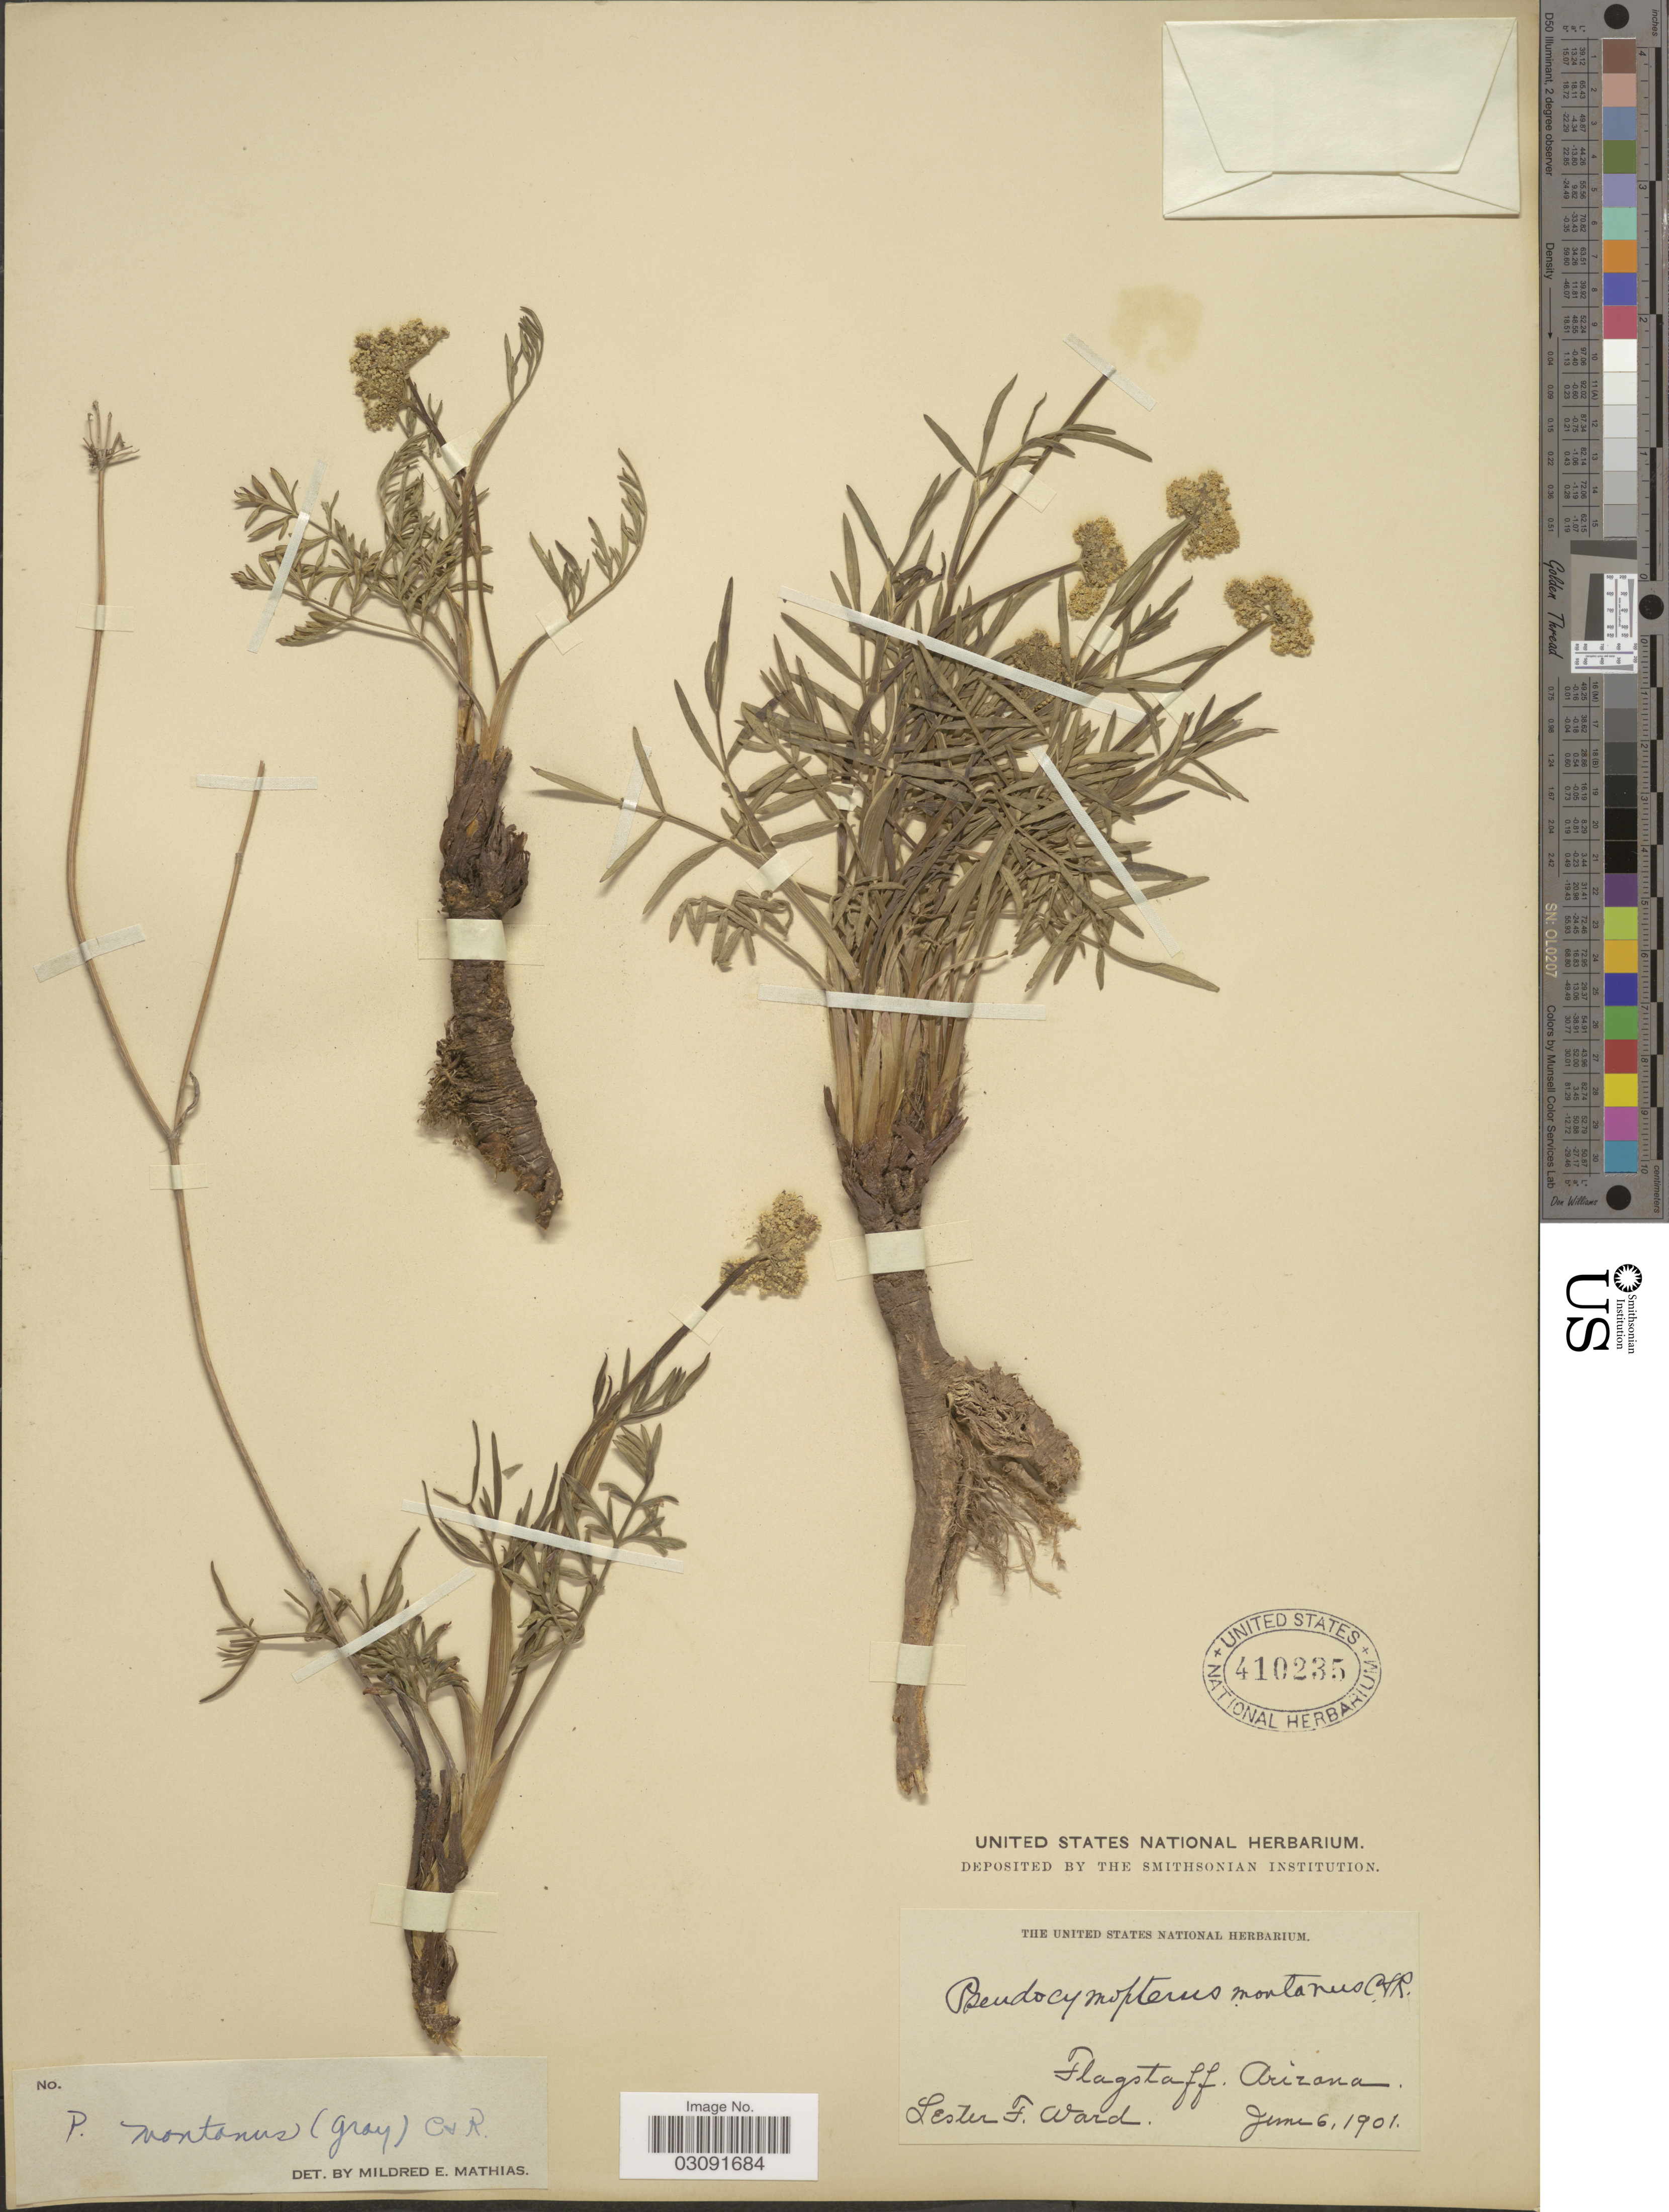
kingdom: Plantae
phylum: Tracheophyta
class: Magnoliopsida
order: Apiales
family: Apiaceae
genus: Pseudocymopterus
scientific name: Pseudocymopterus montanus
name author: (A. Gray) J.M. Coult. & Rose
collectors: L. F. Ward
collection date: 1901-06-06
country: United States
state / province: Arizona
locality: Flagstaff.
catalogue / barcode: US 410235